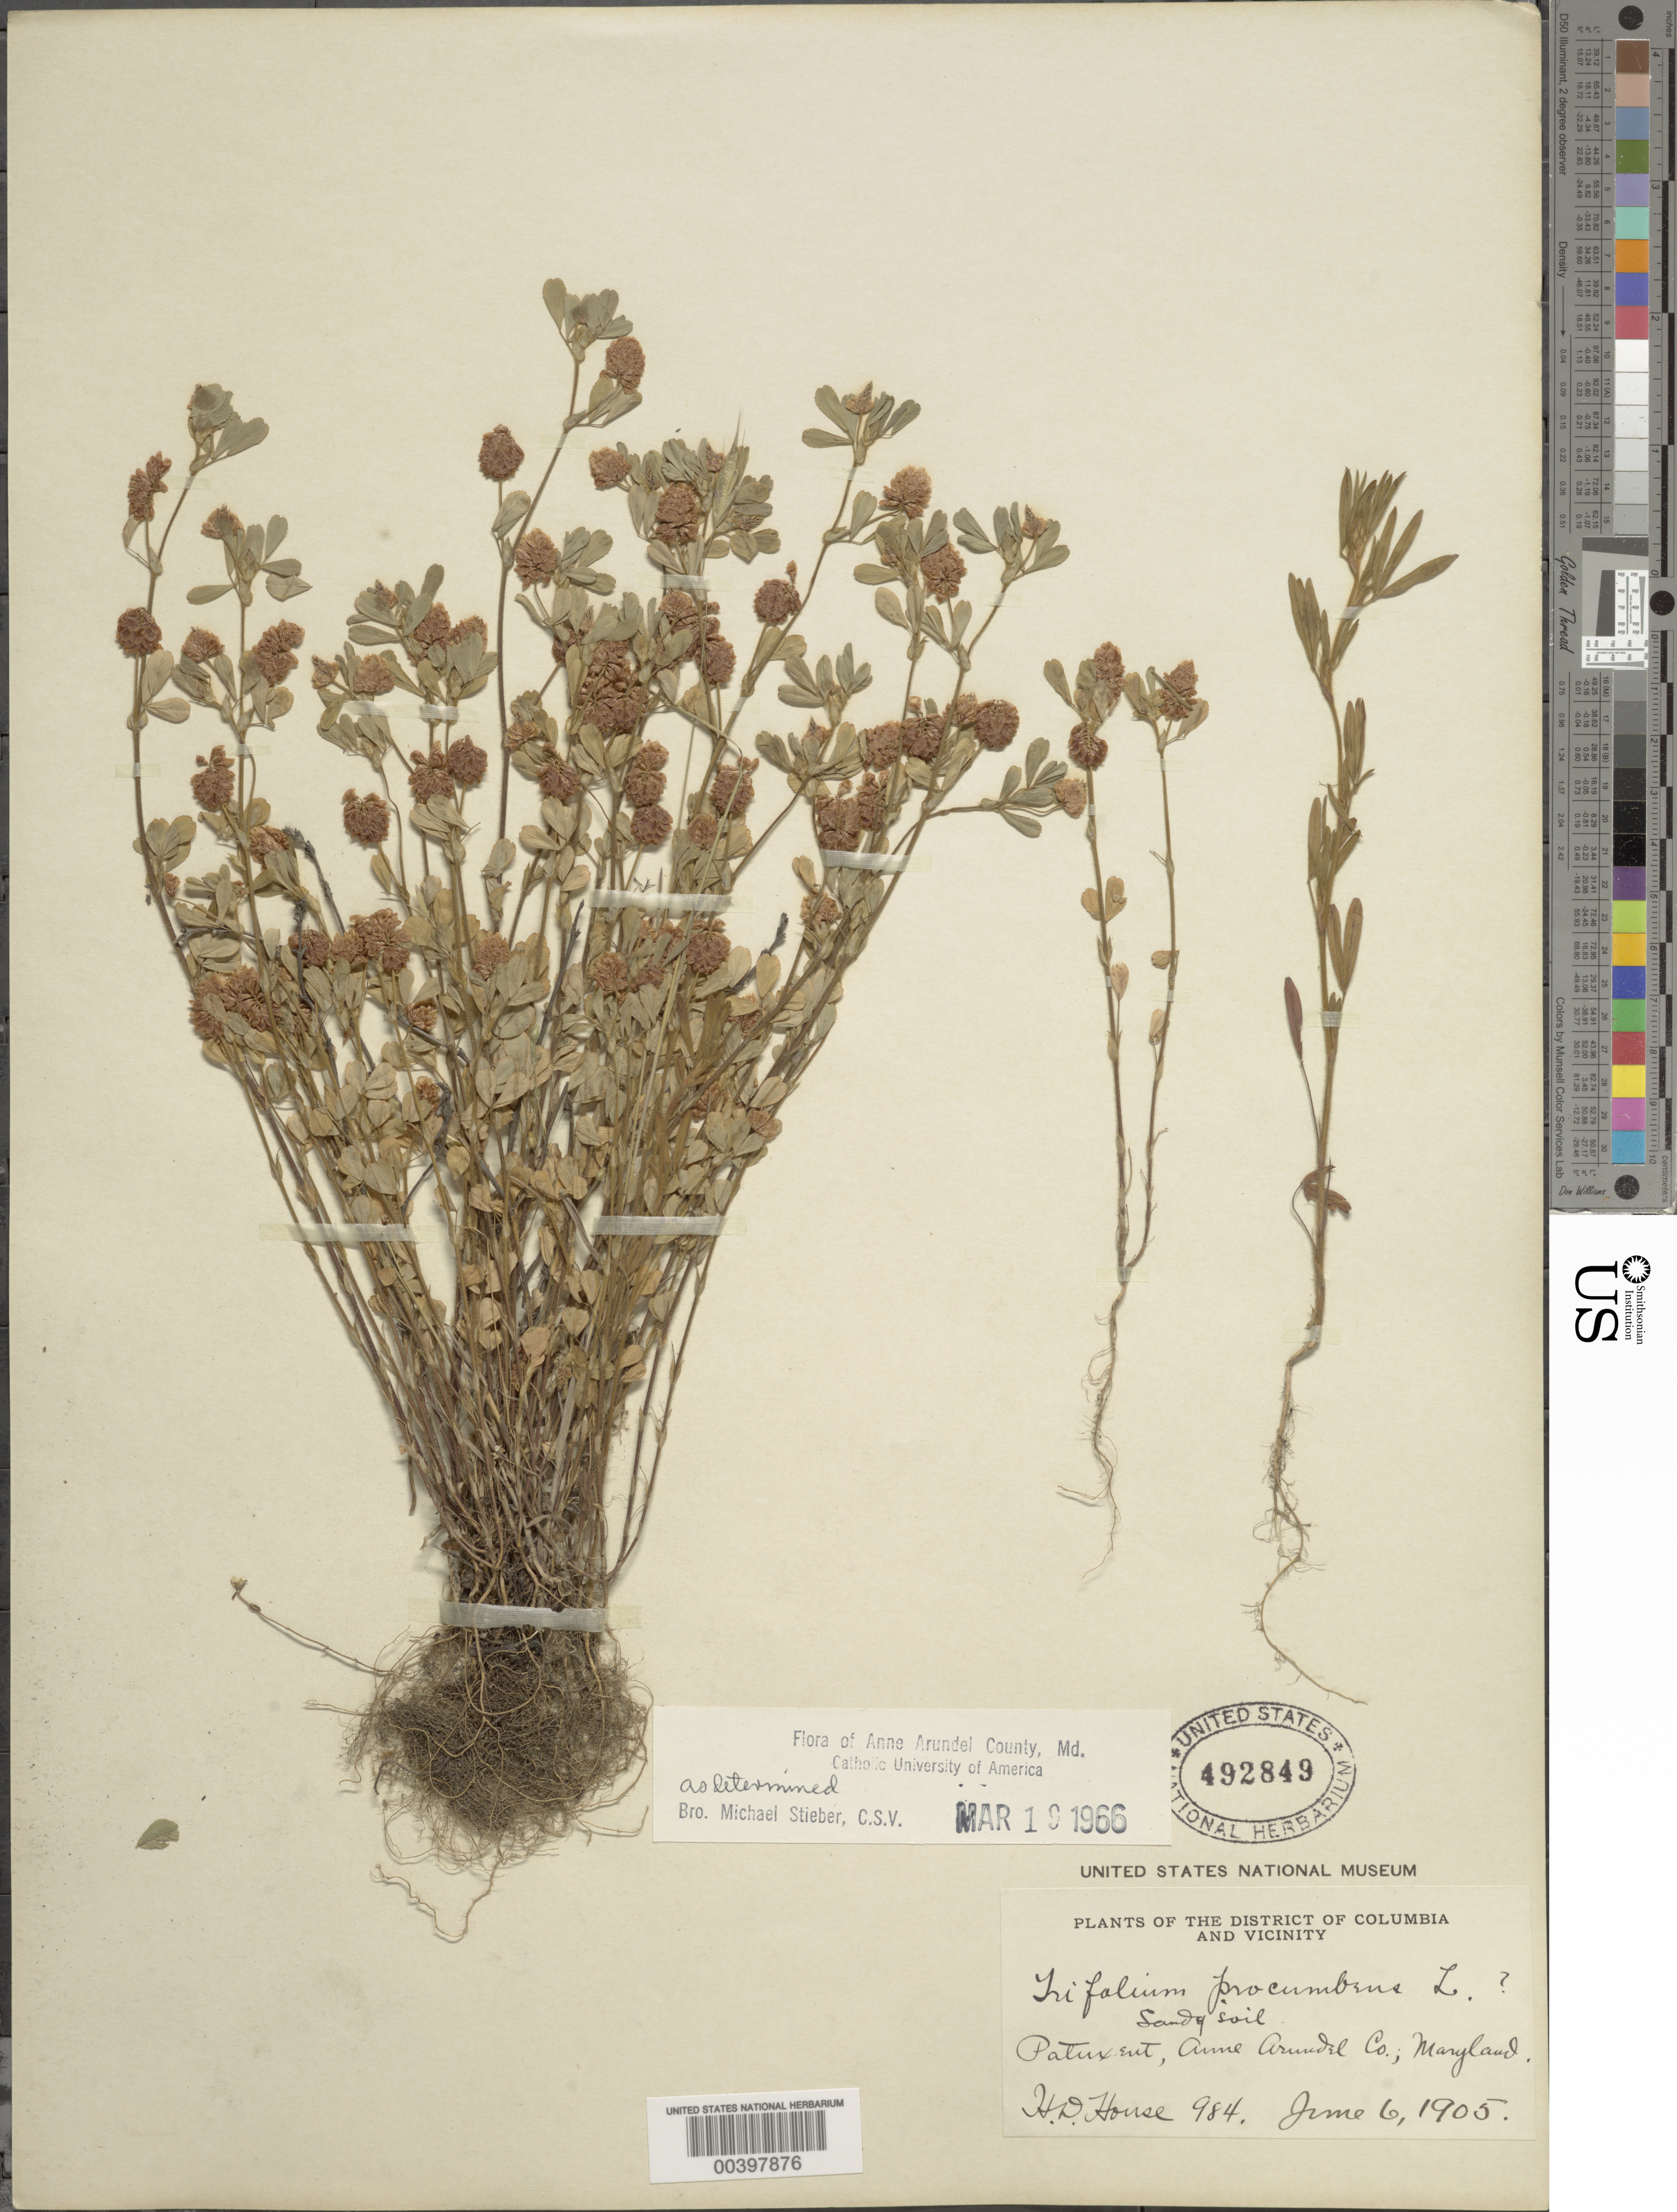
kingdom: Plantae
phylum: Tracheophyta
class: Magnoliopsida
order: Fabales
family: Fabaceae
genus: Trifolium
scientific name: Trifolium campestre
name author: Schreb.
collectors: H. D. House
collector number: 984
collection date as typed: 06 Jun 1905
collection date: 1905-06-06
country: United States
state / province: Maryland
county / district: Anne Arundel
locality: Patuxent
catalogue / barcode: US 492849